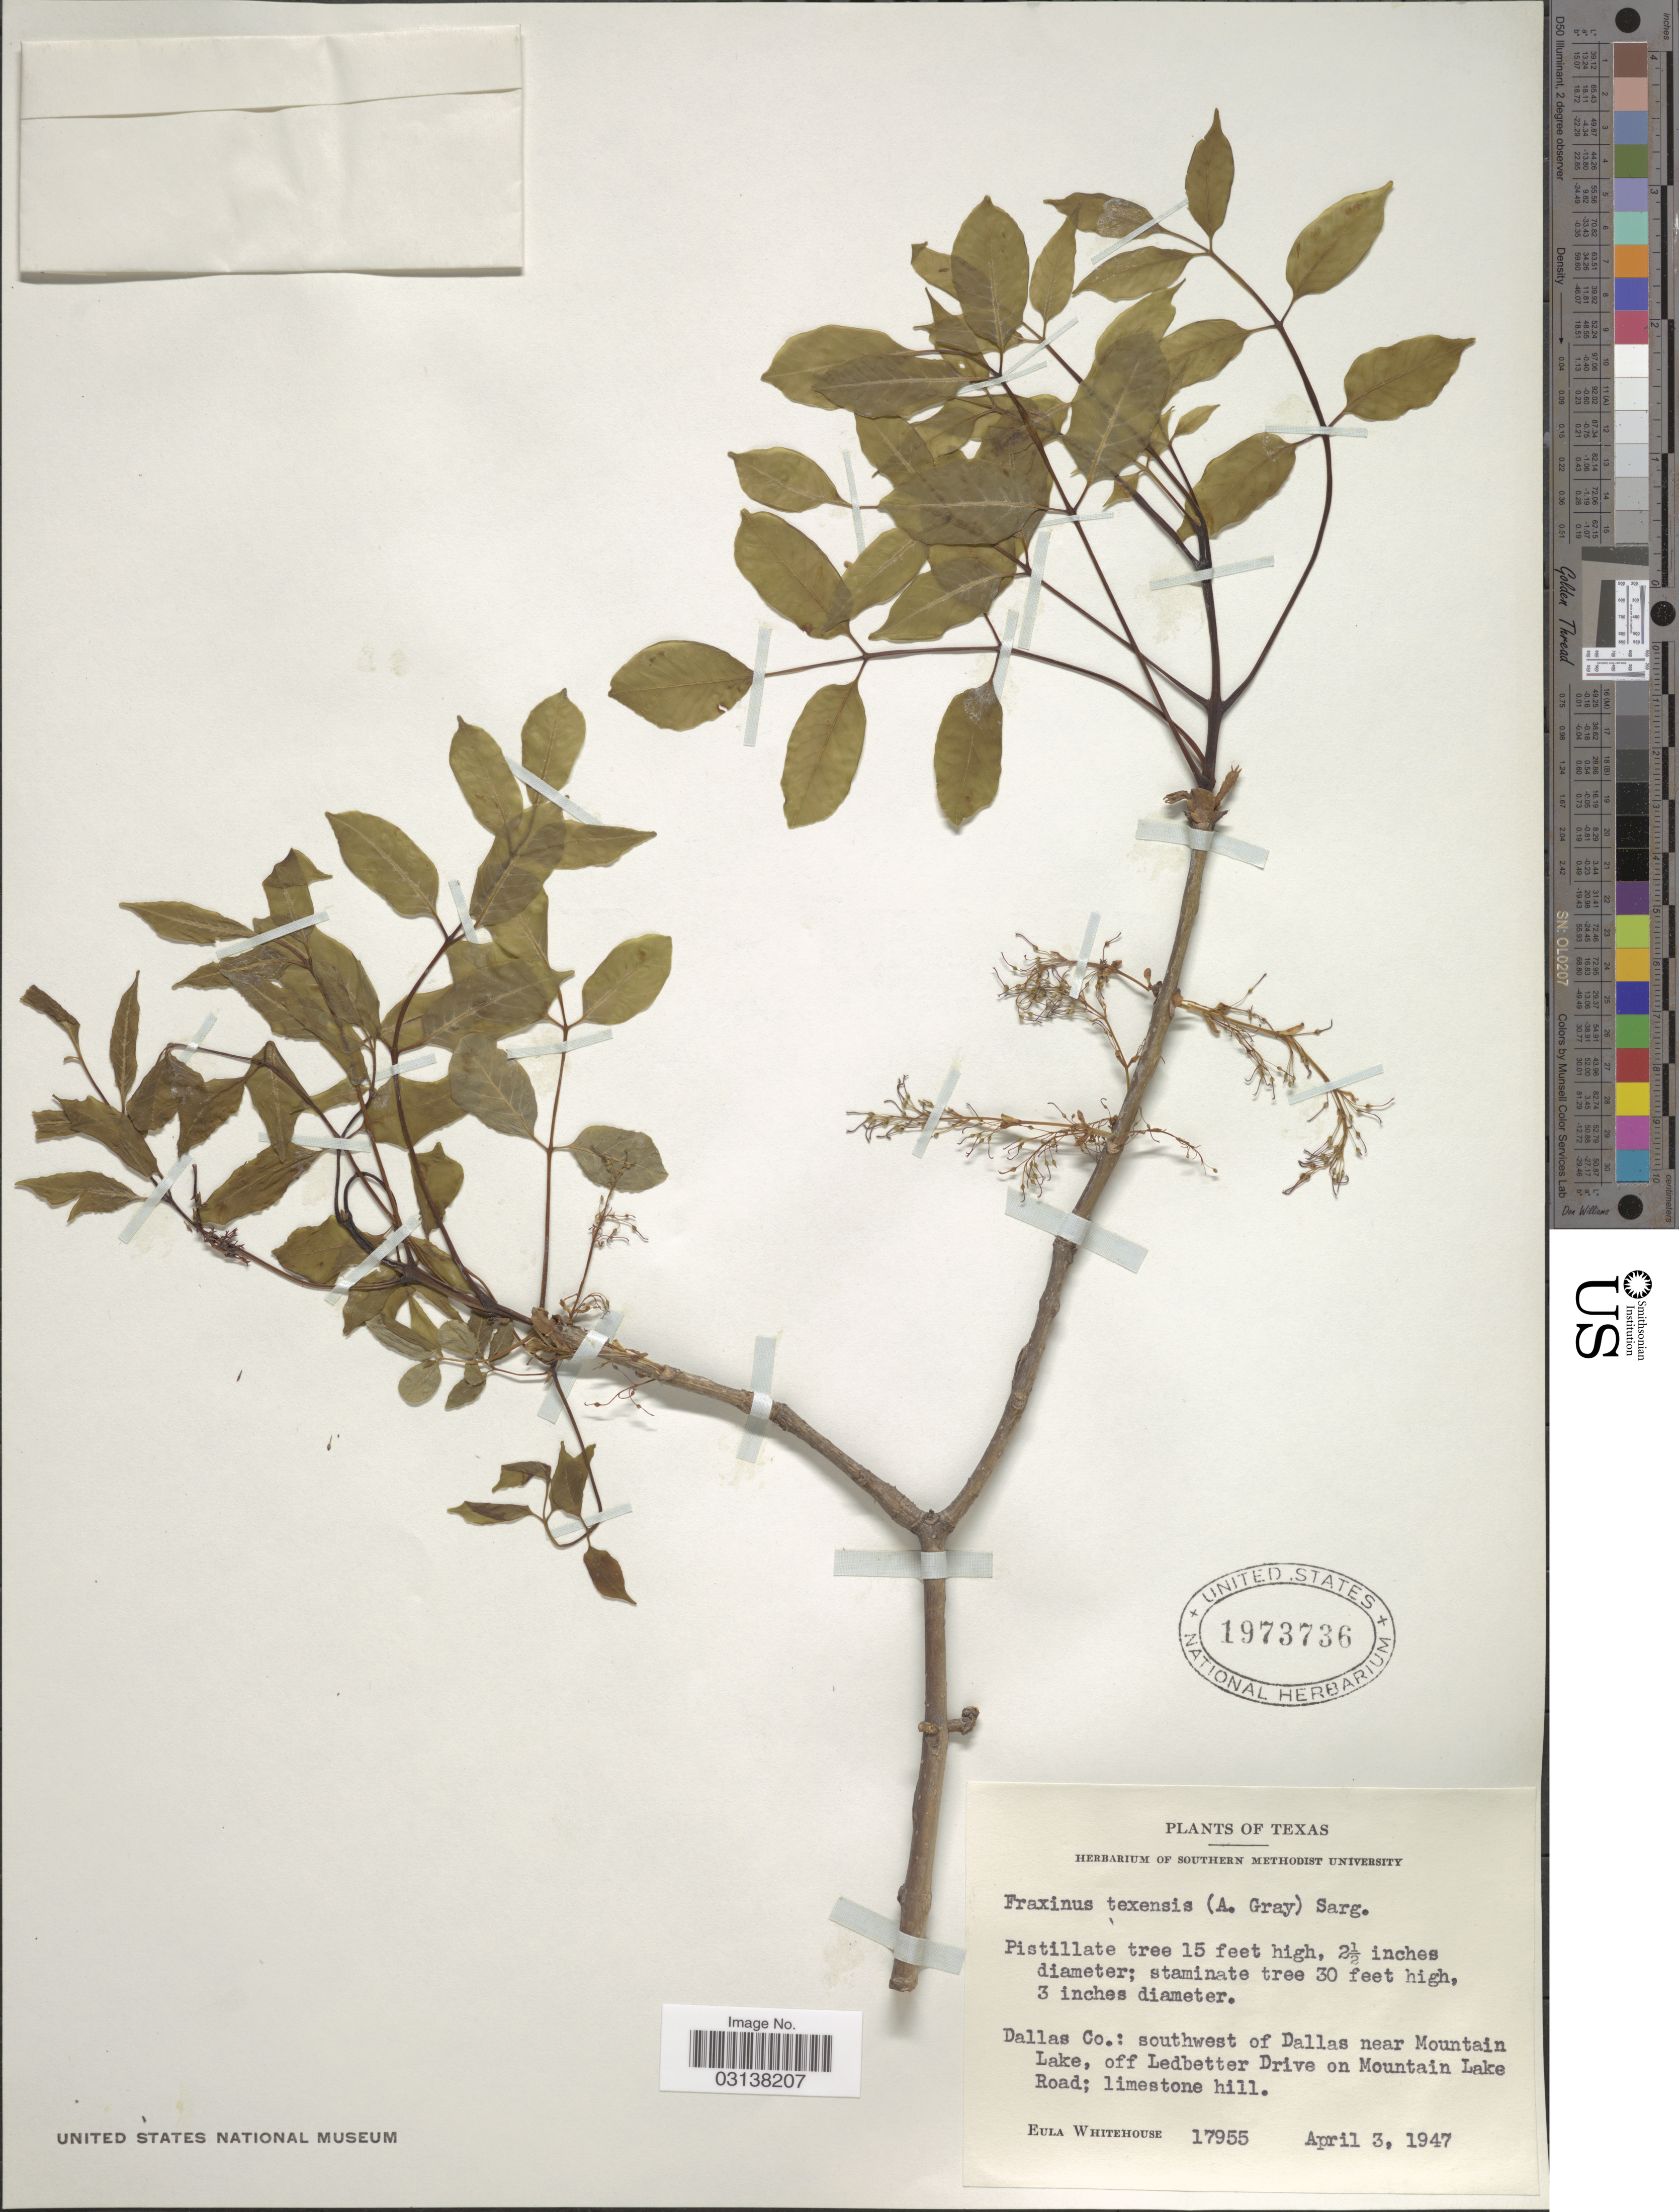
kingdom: Plantae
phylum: Tracheophyta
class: Magnoliopsida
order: Lamiales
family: Oleaceae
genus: Fraxinus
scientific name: Fraxinus albicans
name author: Buckley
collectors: E. Whitehouse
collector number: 17955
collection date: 1947-04-03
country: United States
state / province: Texas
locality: Dallas Co.: southwest of Dallas near Mountain Lake, off Ledbetter Drive on Mountain Lake Road.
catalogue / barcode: US 1973736